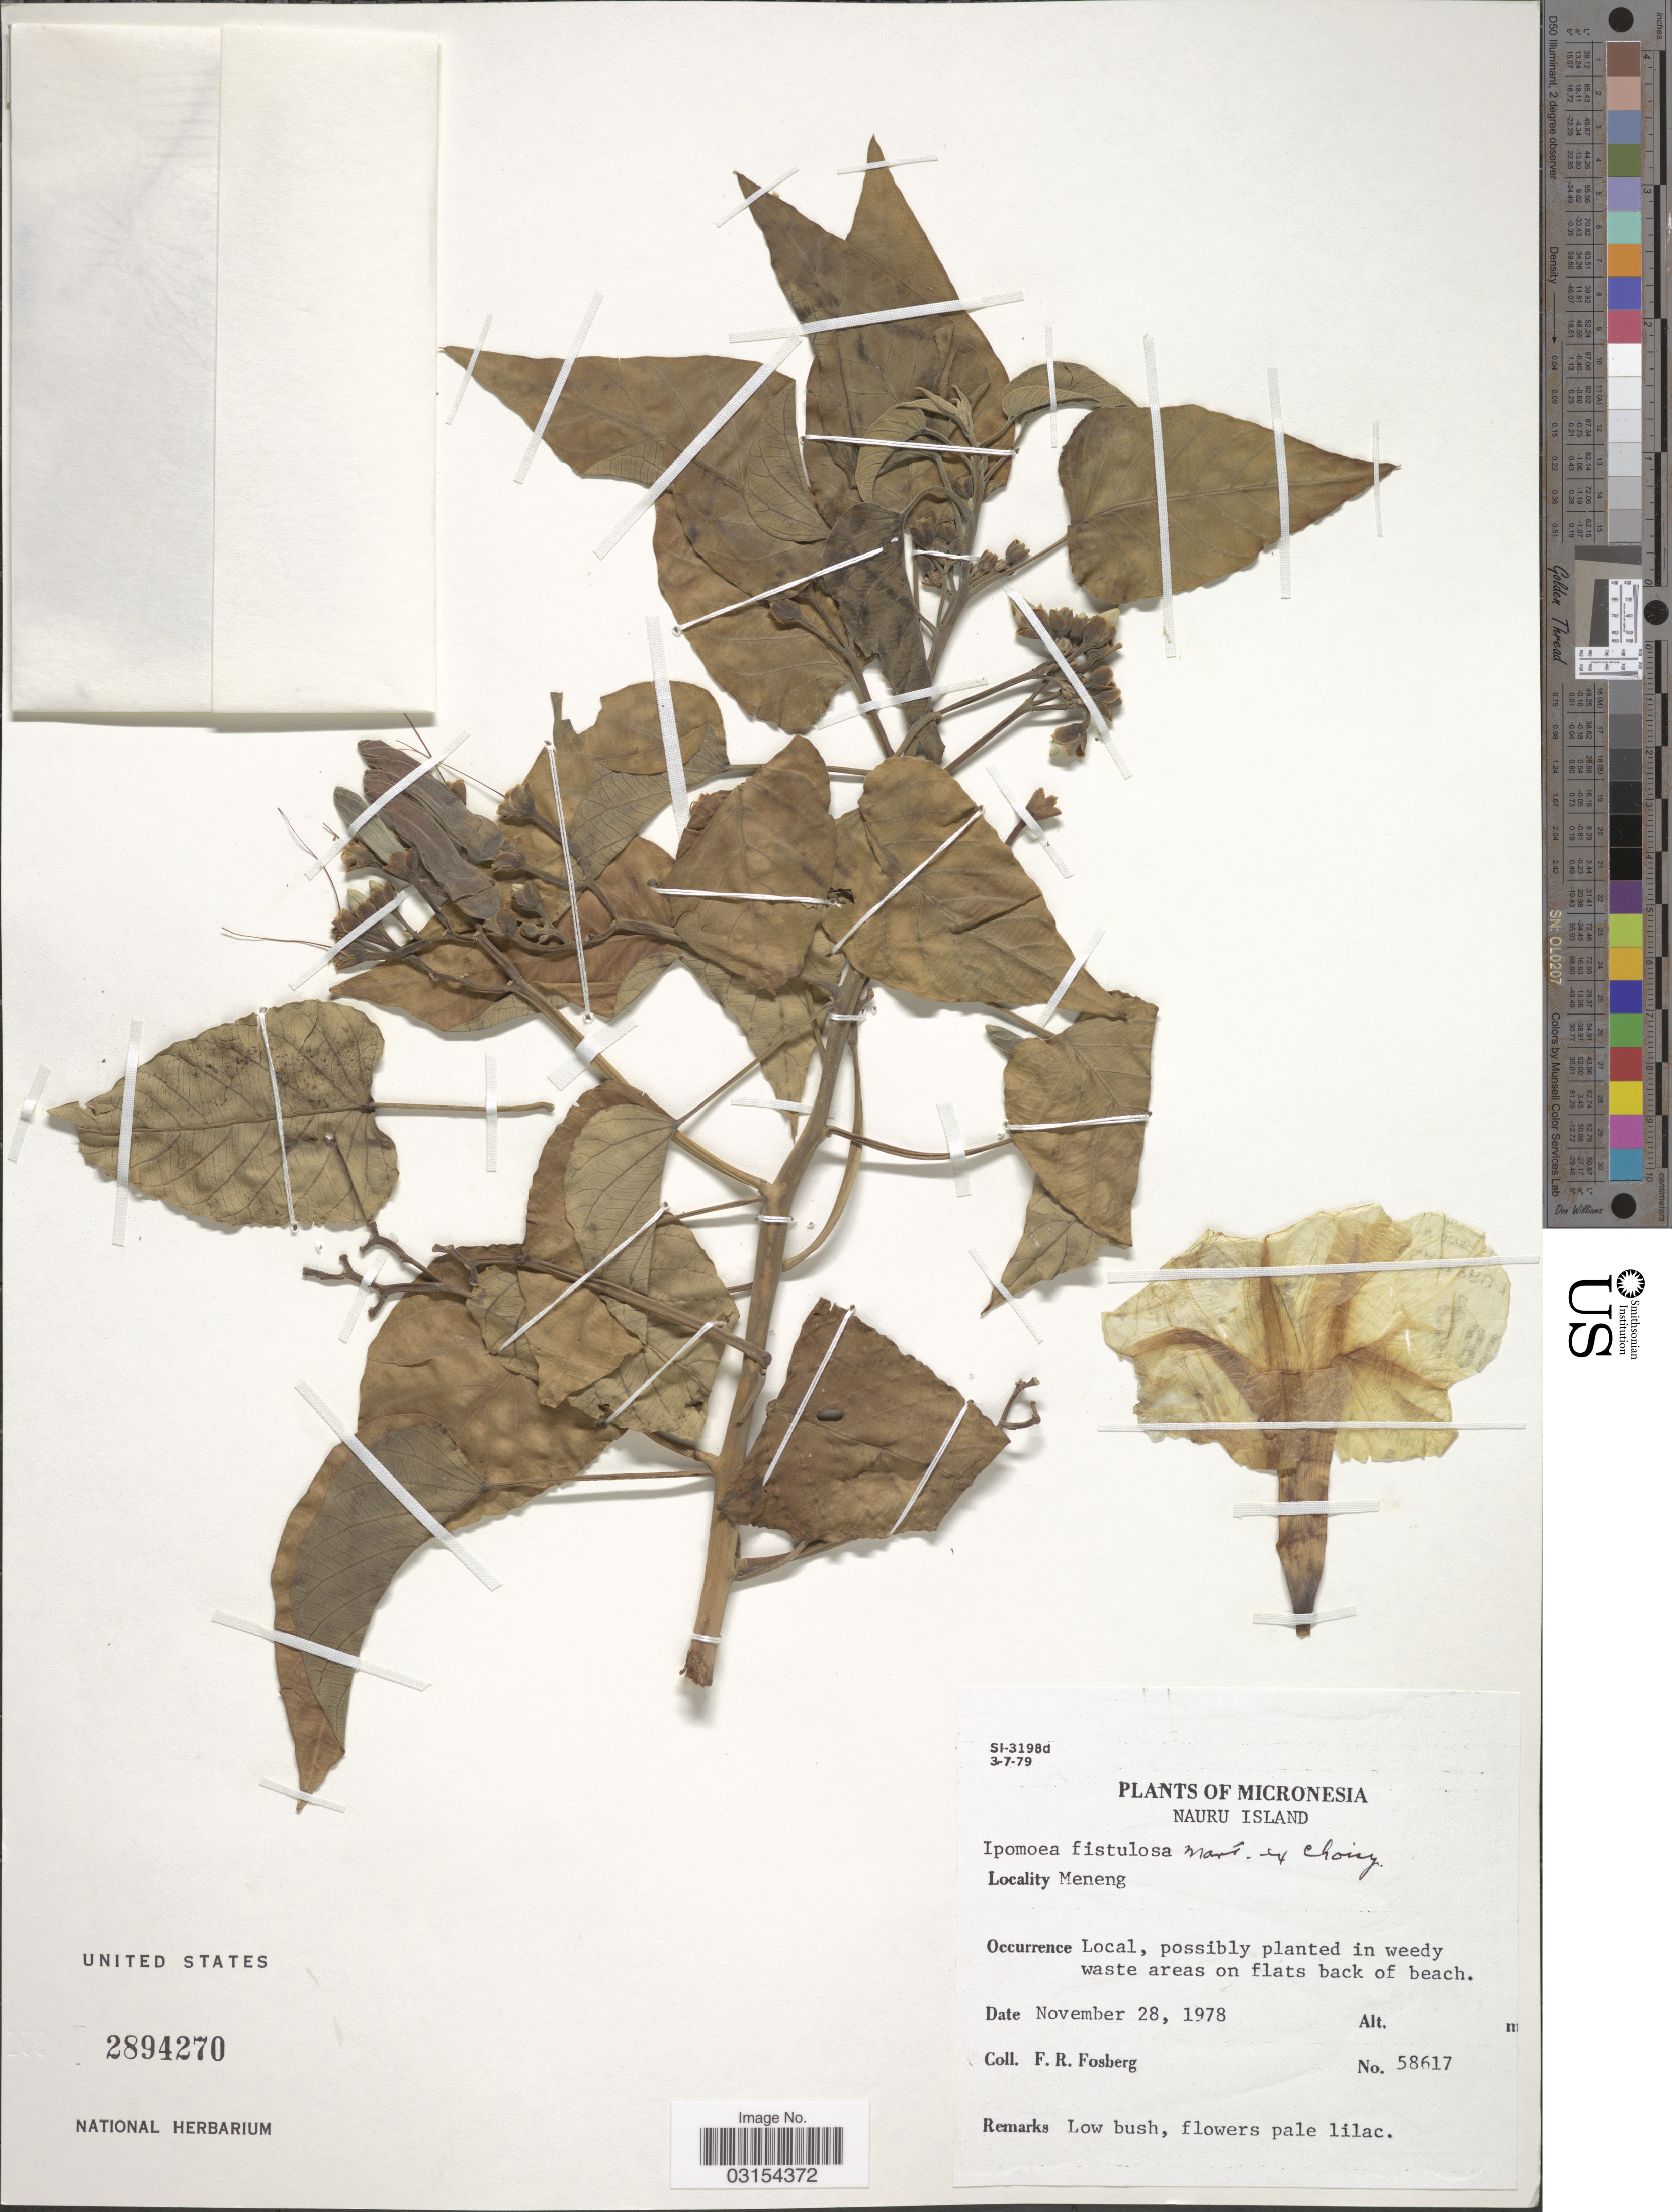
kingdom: Plantae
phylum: Tracheophyta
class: Magnoliopsida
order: Solanales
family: Convolvulaceae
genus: Ipomoea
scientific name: Ipomoea carnea subsp. fistulosa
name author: (Mart. ex Choisy) D.F. Austin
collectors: F. R. Fosberg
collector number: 58617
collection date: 1978-11-28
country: Nauru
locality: Micronesia. Meneng.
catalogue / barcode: US 2894270